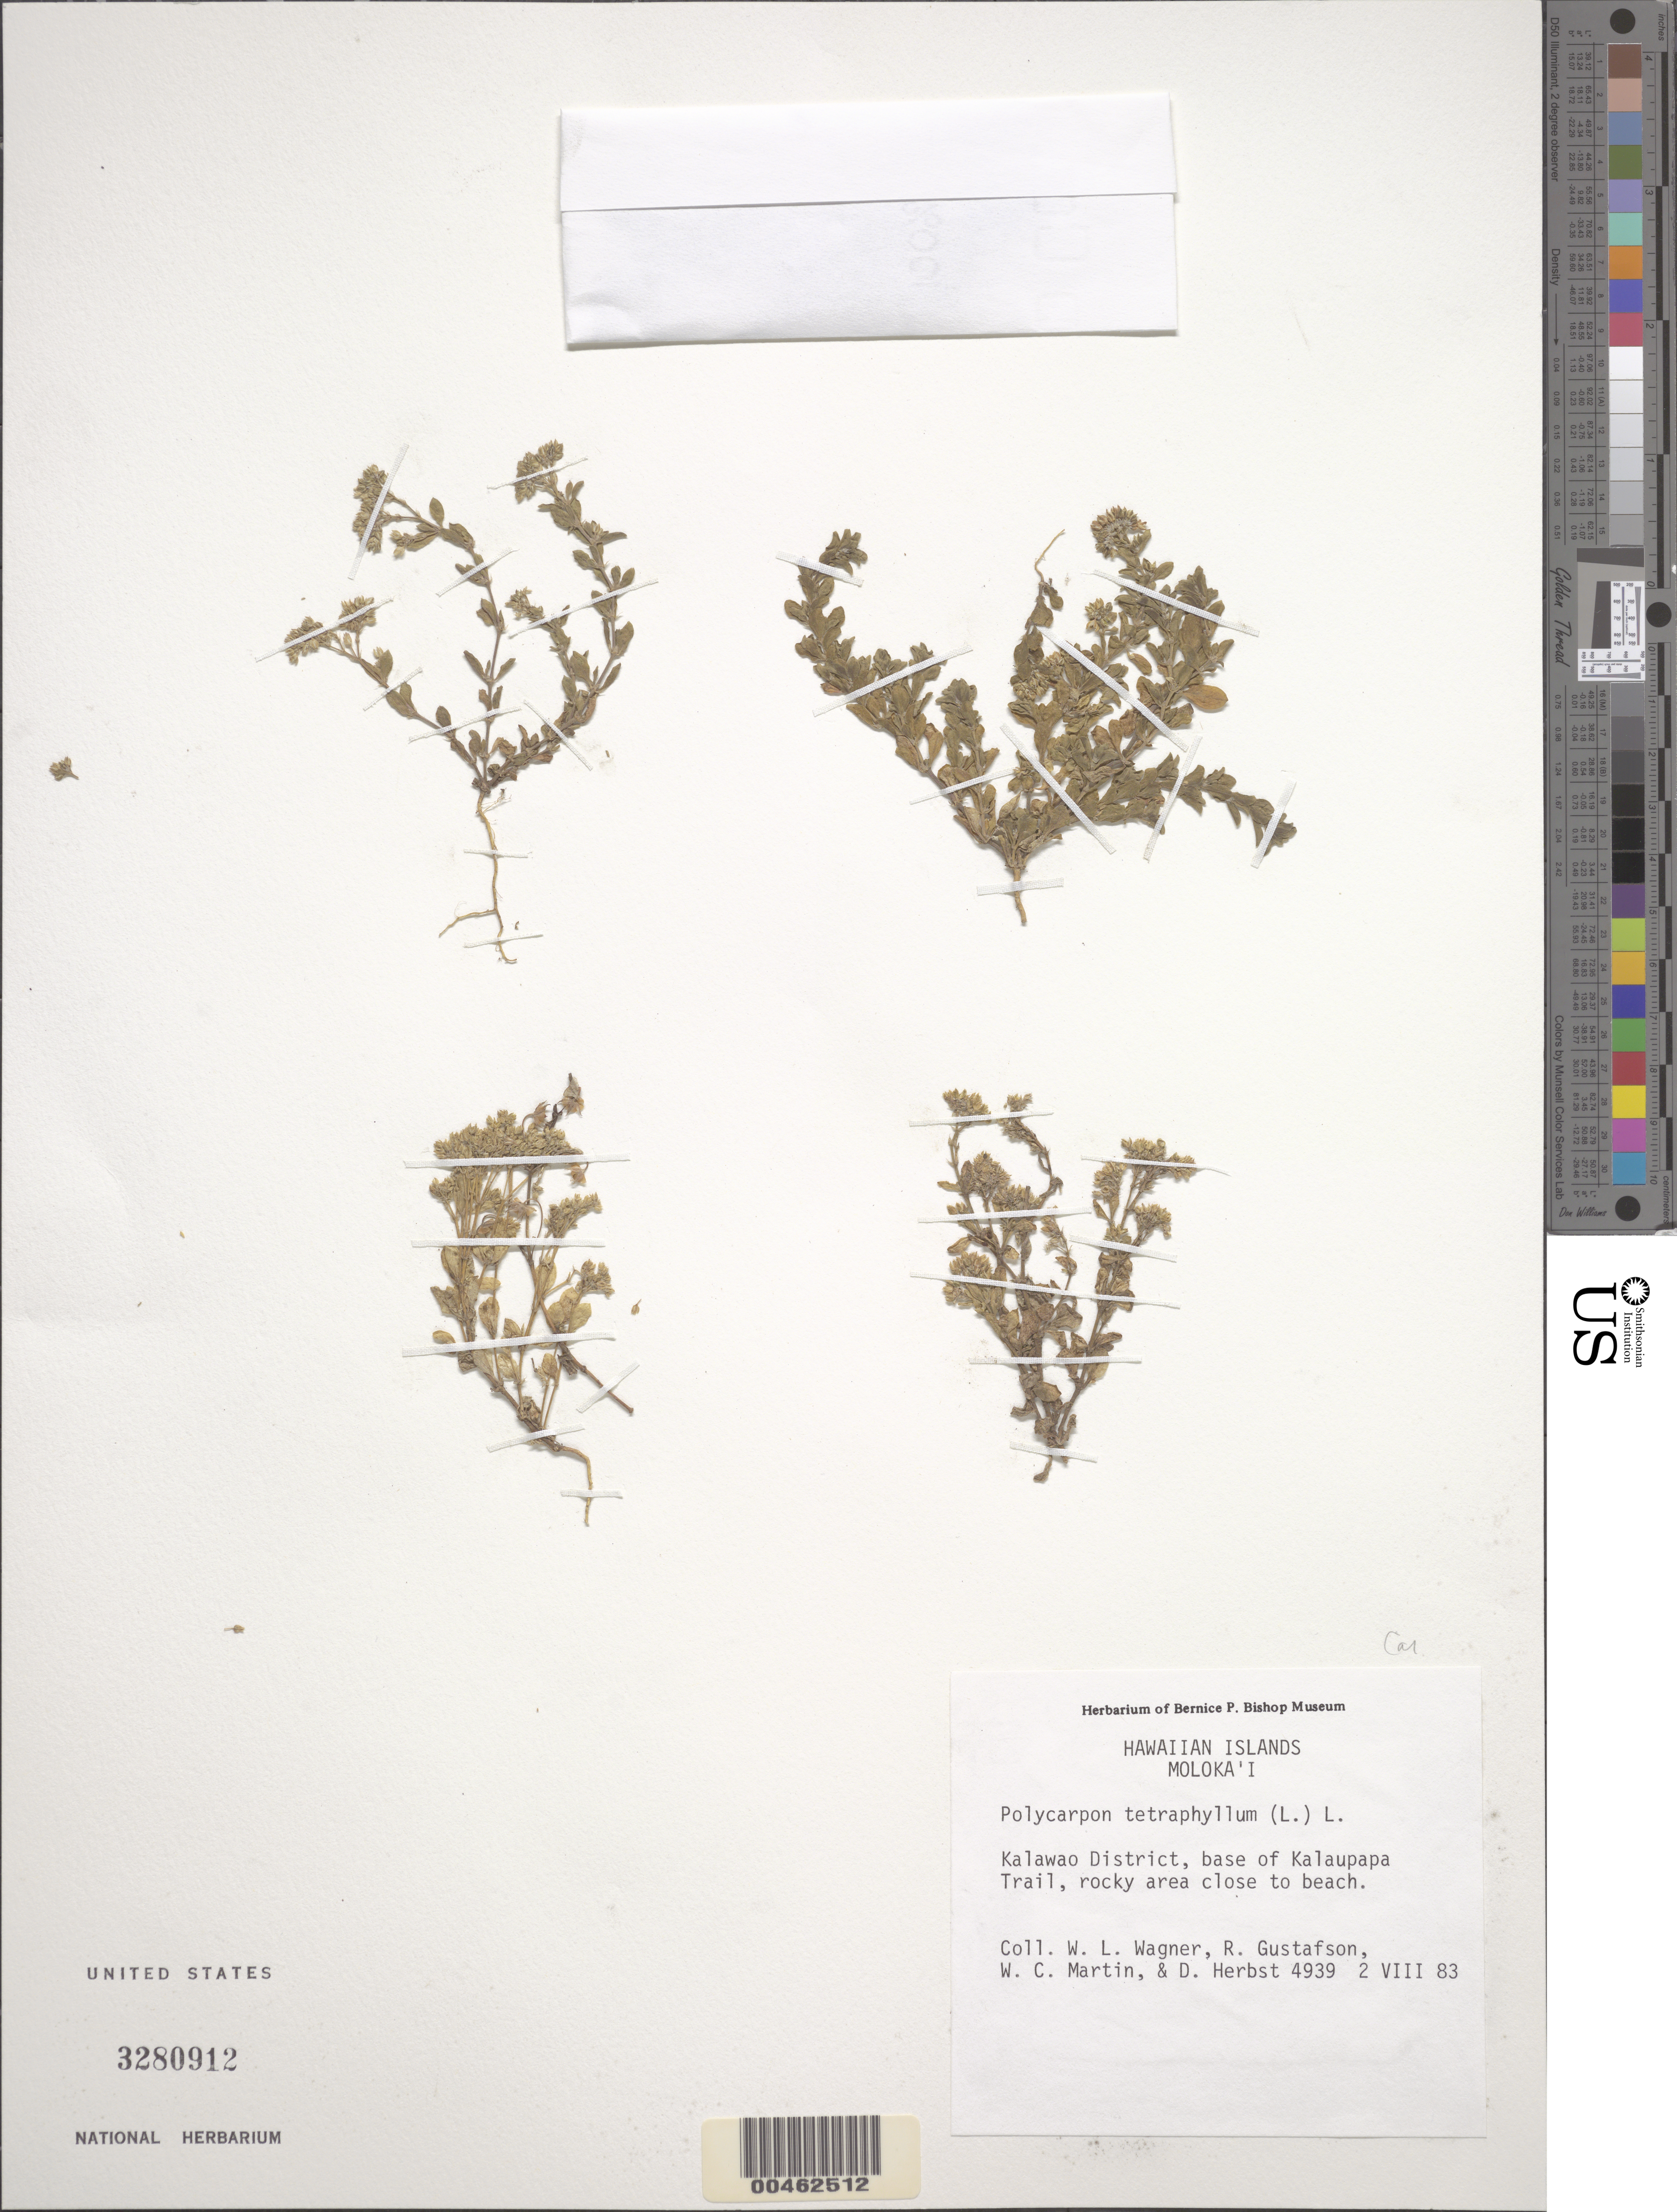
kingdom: Plantae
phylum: Tracheophyta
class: Magnoliopsida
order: Caryophyllales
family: Caryophyllaceae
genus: Polycarpon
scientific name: Polycarpon tetraphyllum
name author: (L.) L.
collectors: W. L. Wagner, R. Gustafson, W. C. Martin & D. R. Herbst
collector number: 4939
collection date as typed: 2 Aug 1983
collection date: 1983-08-02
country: United States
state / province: Hawaii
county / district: Maui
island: Moloka'i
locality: Kalawao District, base of Kalaupapa Trail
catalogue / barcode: US 3280912